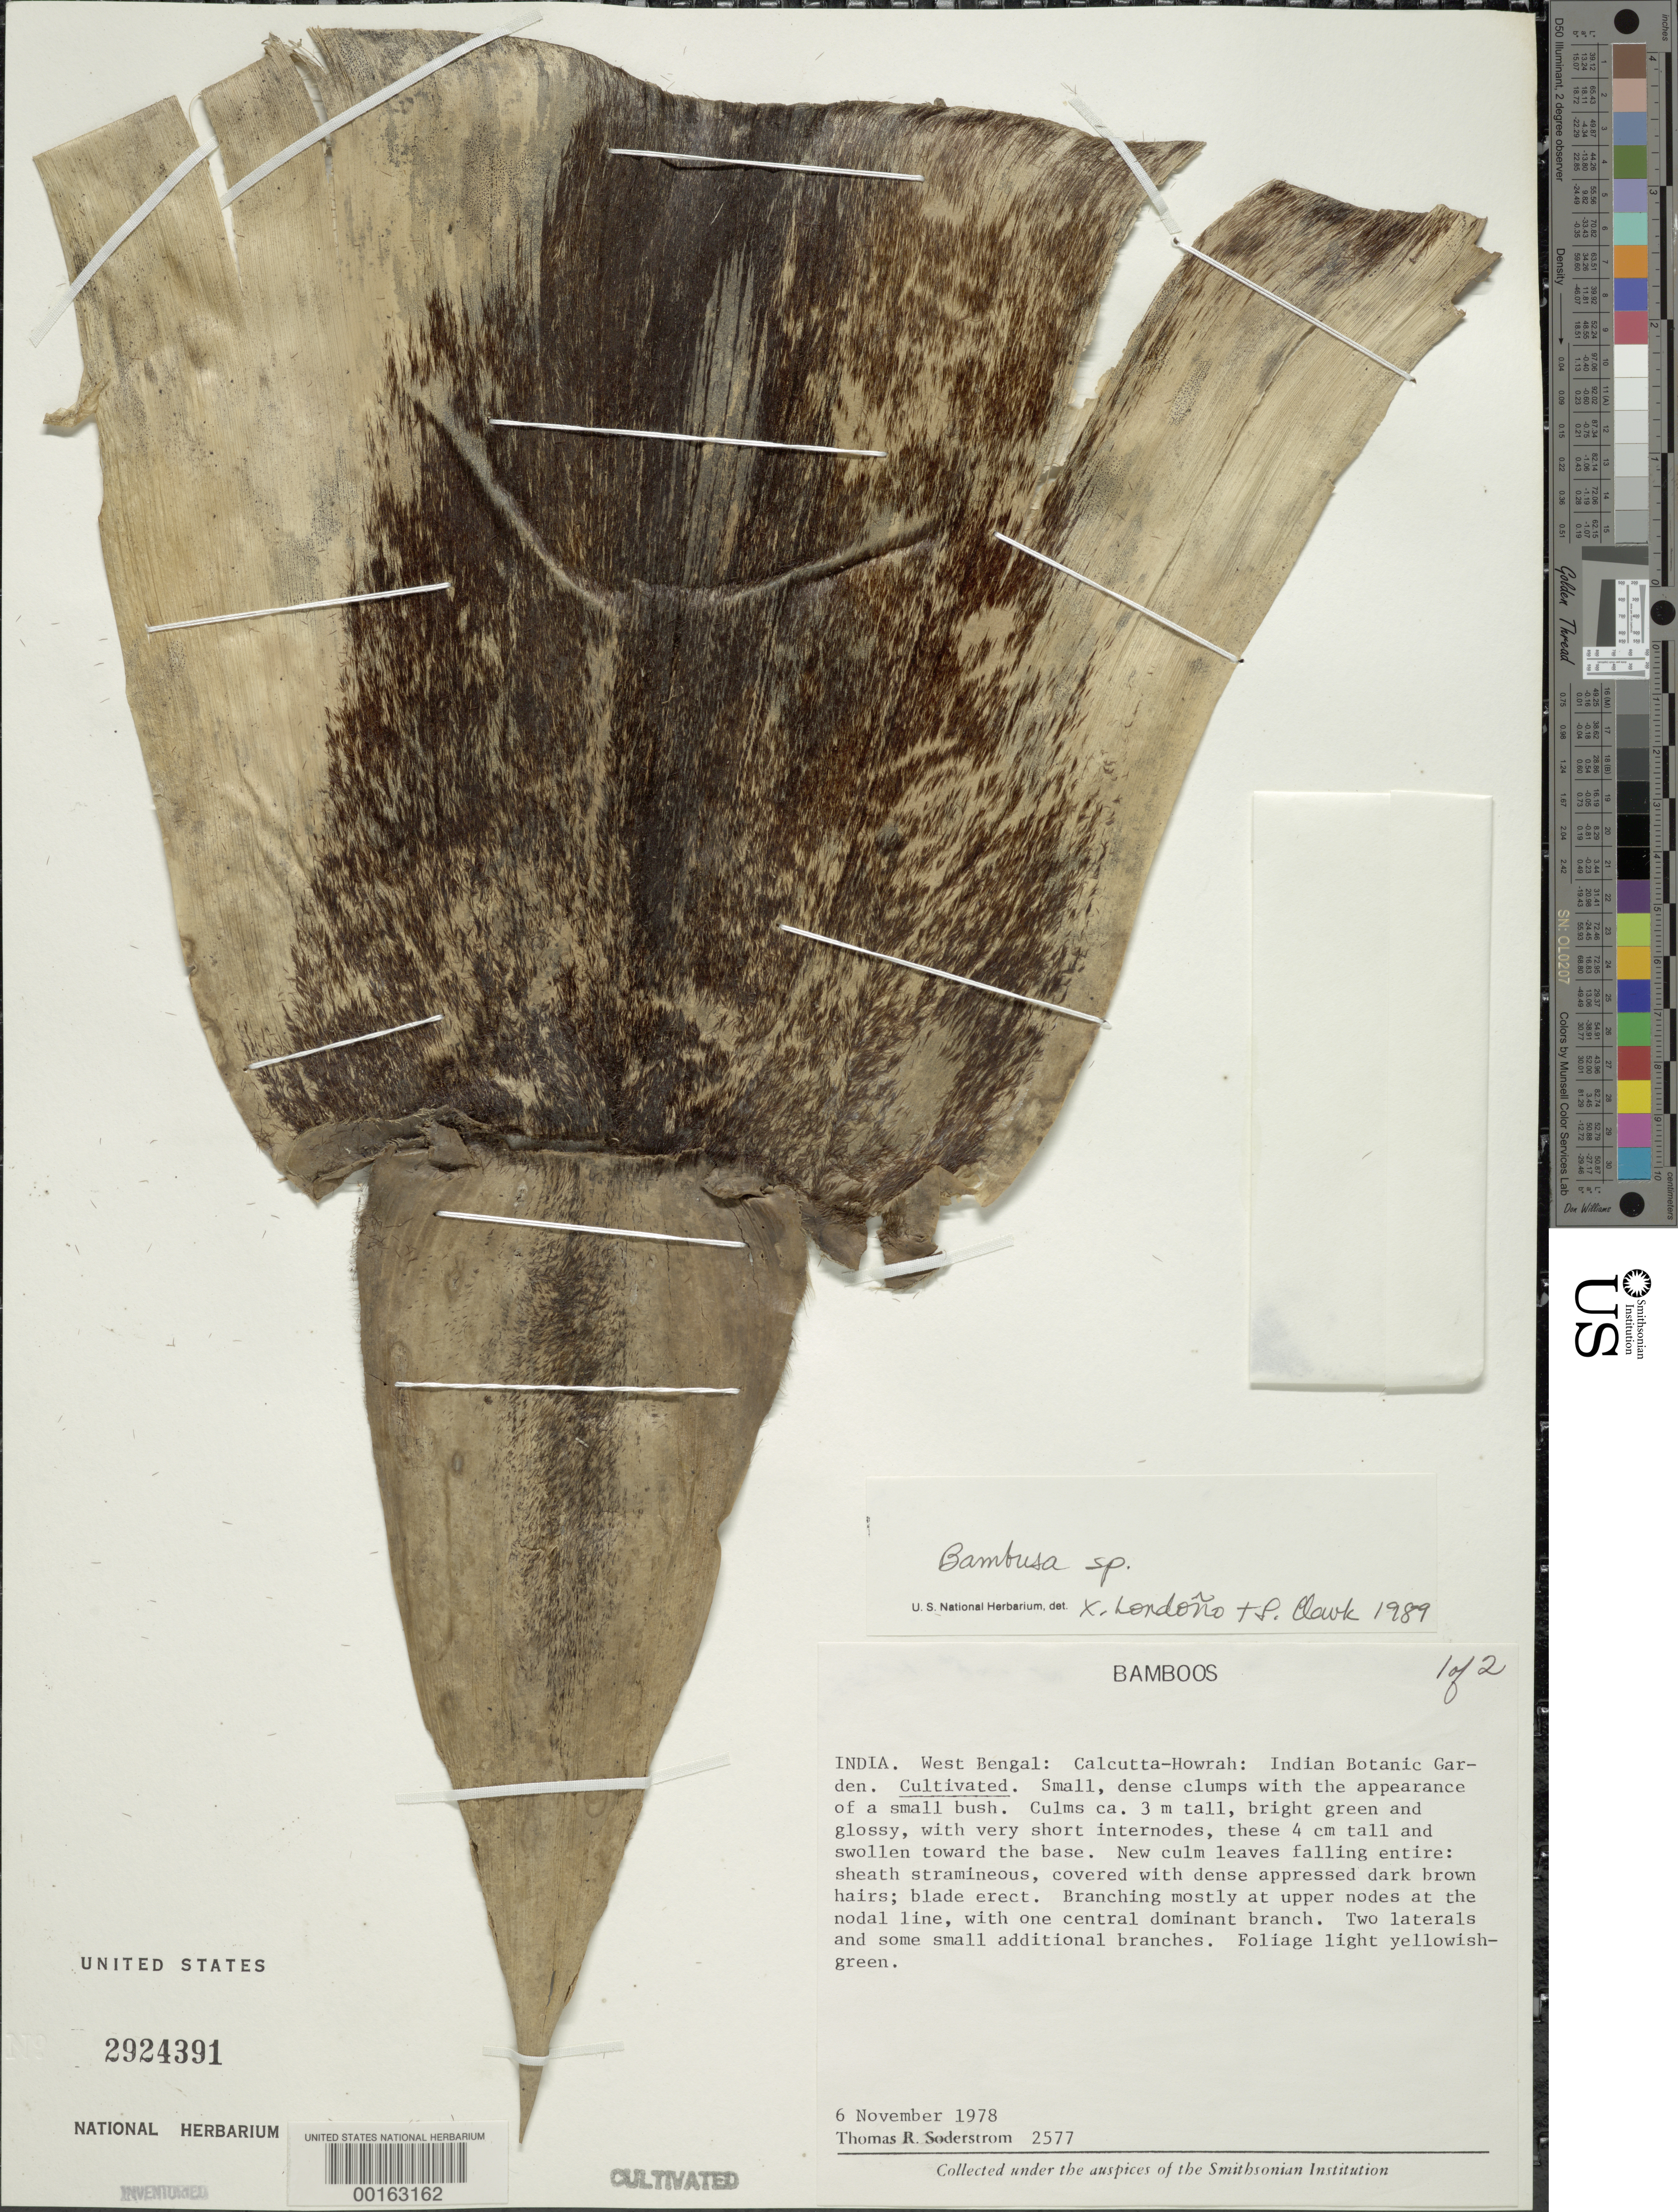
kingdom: Plantae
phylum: Tracheophyta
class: Liliopsida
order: Poales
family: Poaceae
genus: Bambusa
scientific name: Bambusa sp.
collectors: T. R. Soderstrom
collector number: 2577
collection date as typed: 06 Nov 1978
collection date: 1978-11-06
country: India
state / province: West Bengal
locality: Calcutta-Howrah, Indian Botanic Garden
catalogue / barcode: US 2924391